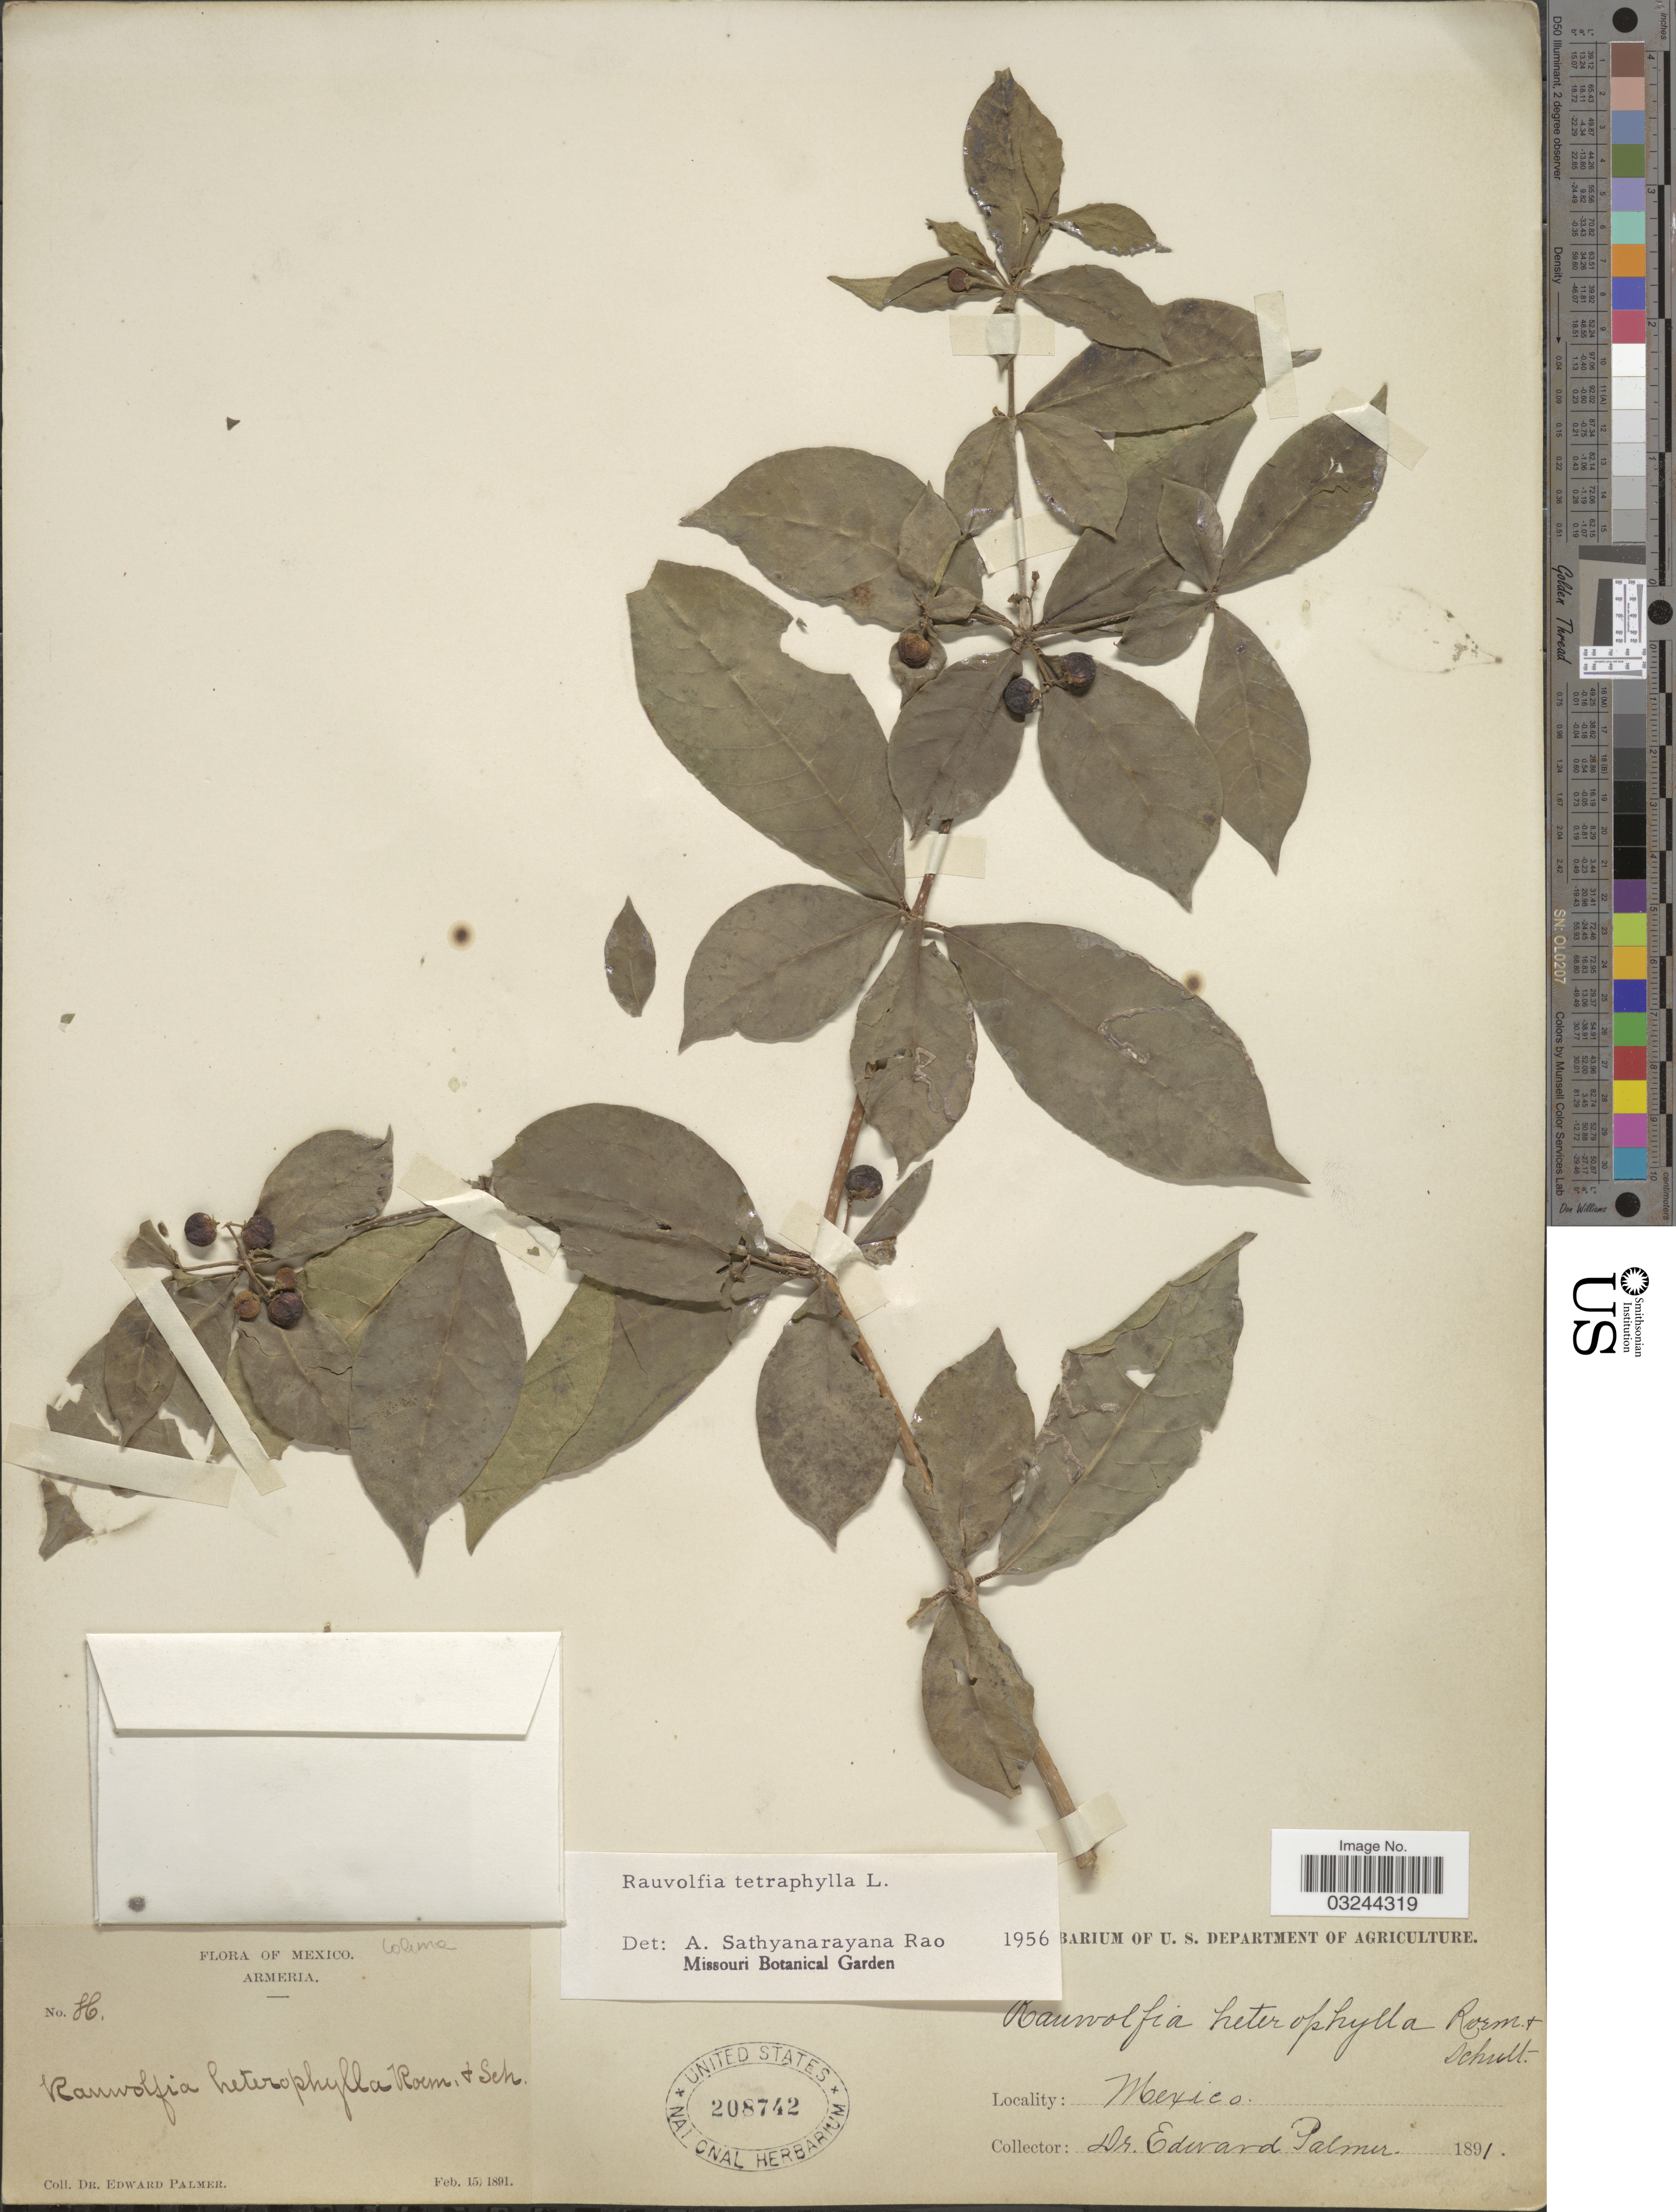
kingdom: Plantae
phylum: Tracheophyta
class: Magnoliopsida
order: Gentianales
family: Apocynaceae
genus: Rauvolfia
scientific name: Rauvolfia tetraphylla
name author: L.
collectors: E. Palmer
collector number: H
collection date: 1891-02-15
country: Mexico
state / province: Colima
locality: Armeria.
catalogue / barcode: US 208742